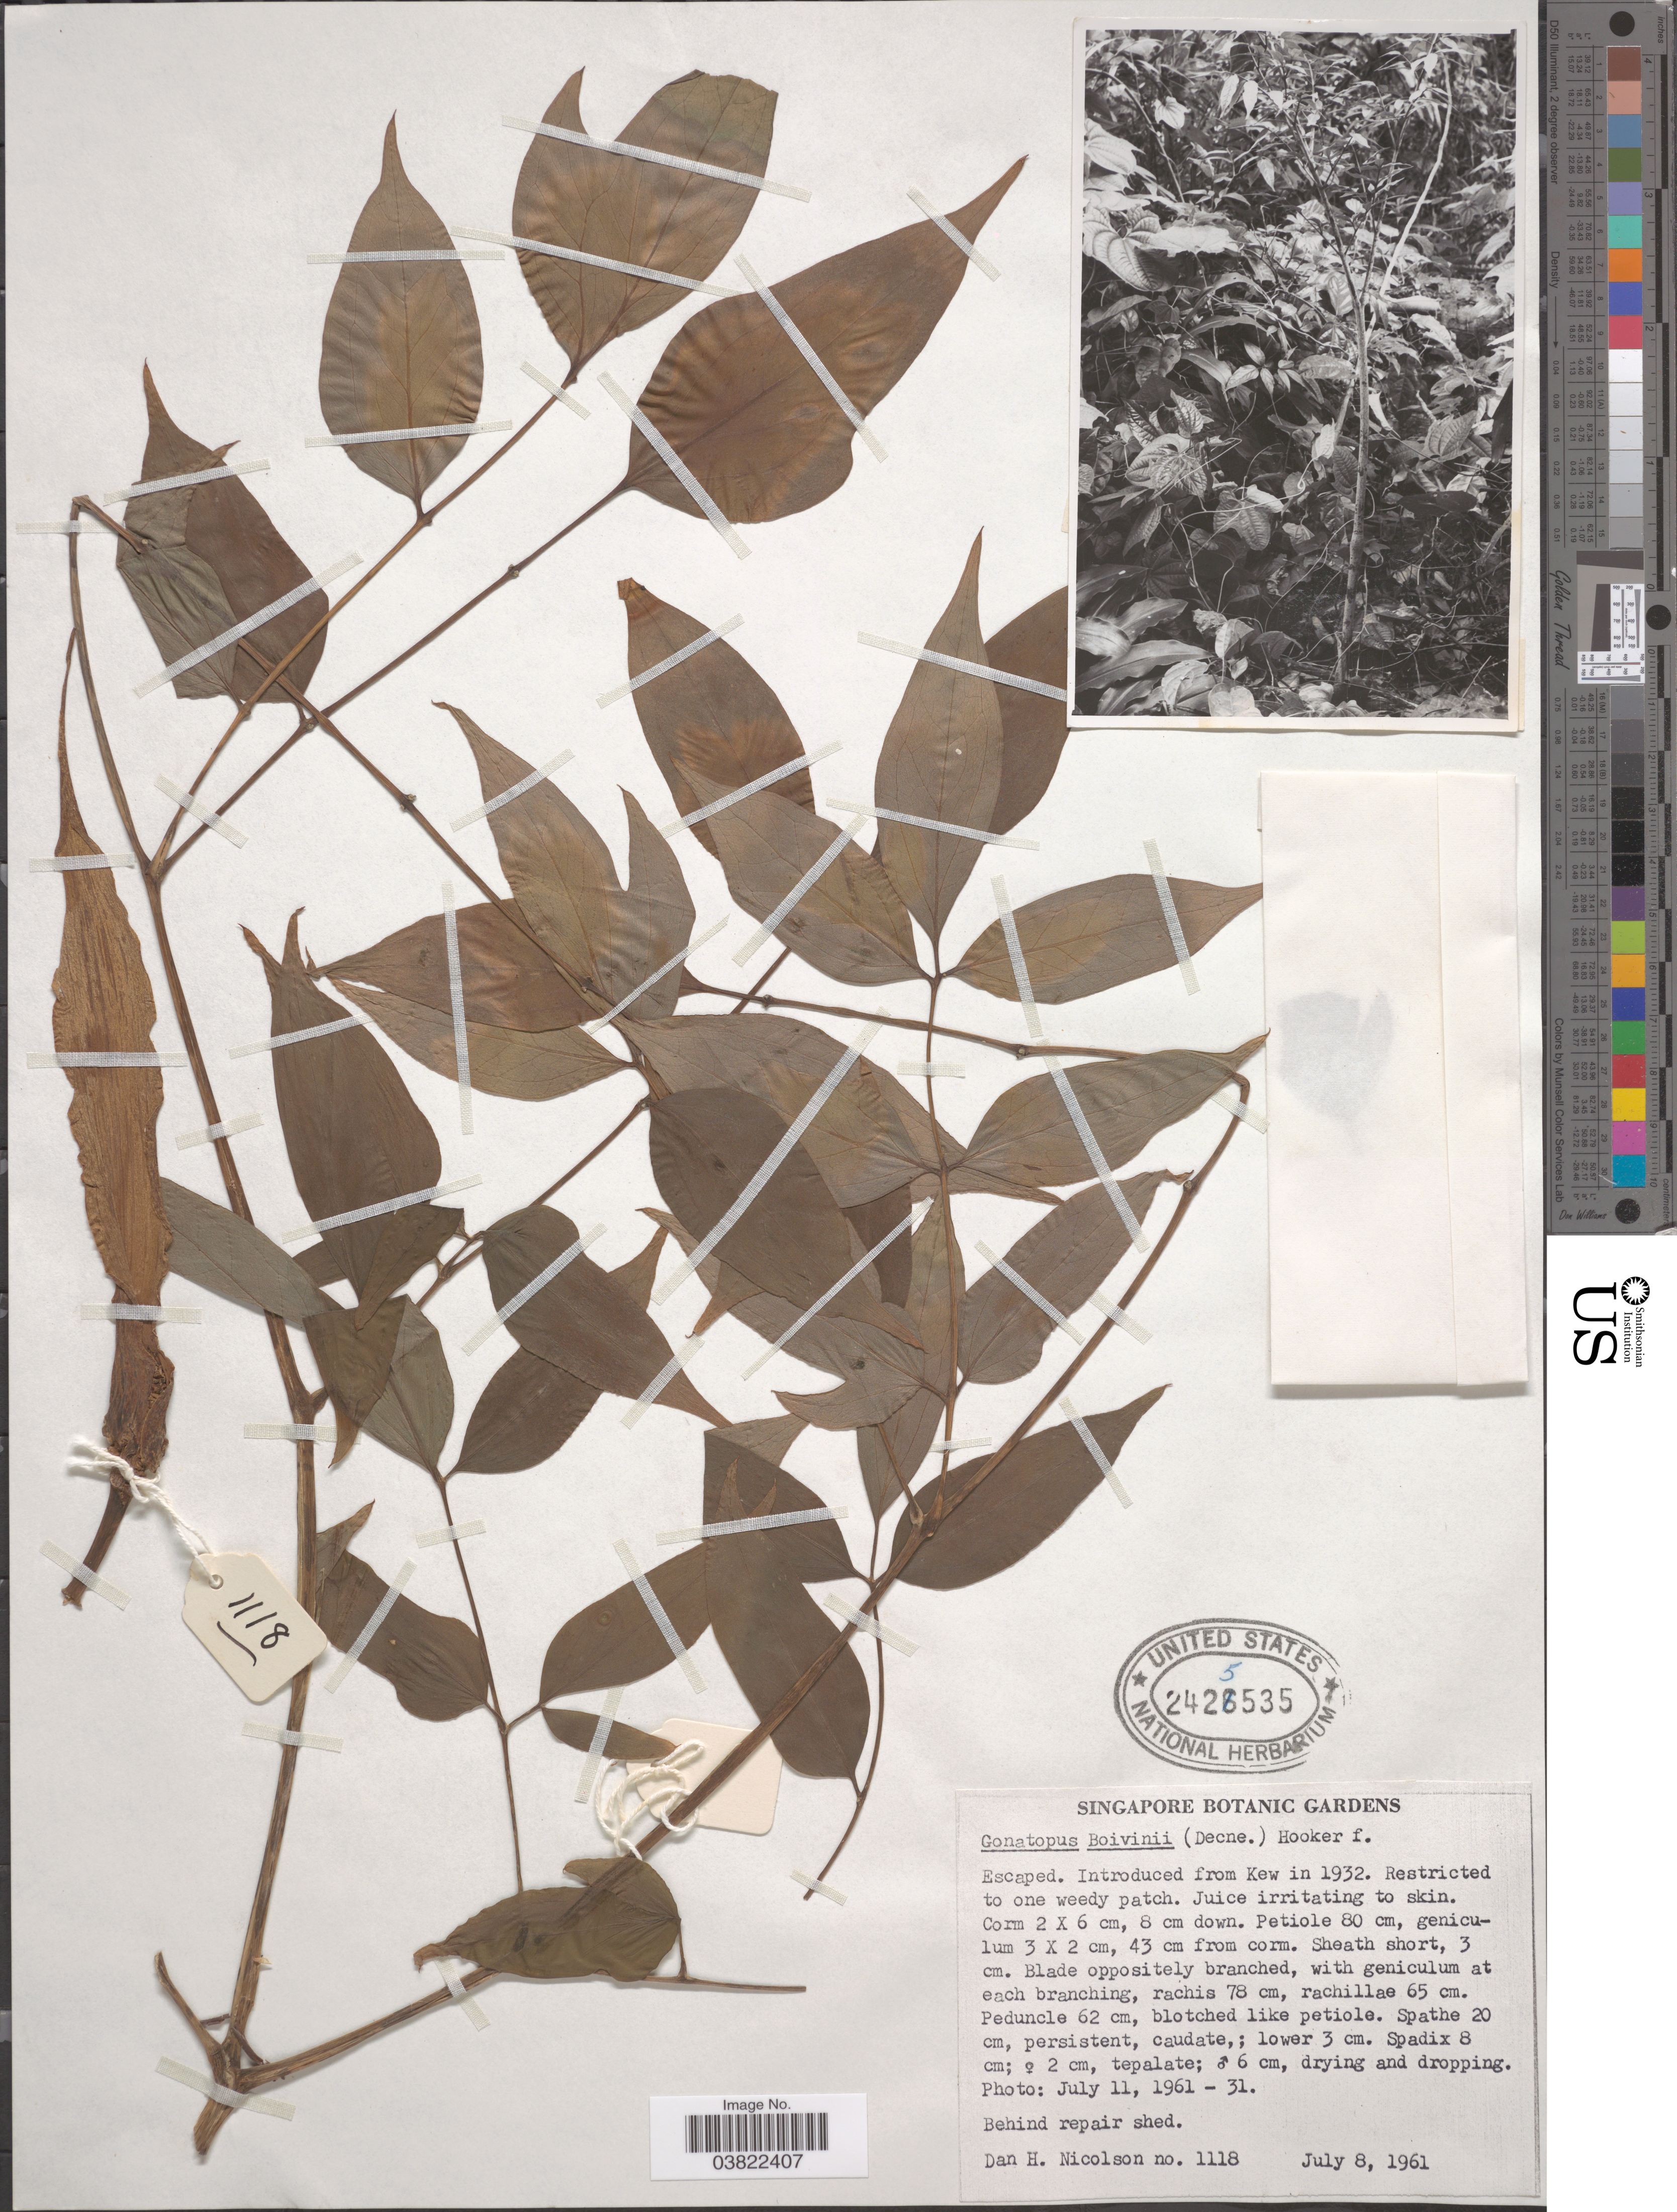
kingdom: Plantae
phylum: Tracheophyta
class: Liliopsida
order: Alismatales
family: Araceae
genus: Gonatopus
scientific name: Gonatopus boivinii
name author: (Decne.) Engl.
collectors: D. H. Nicolson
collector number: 1118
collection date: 1961-07-08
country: Singapore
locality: Singapore Botanic Gardens.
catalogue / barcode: US 2425535